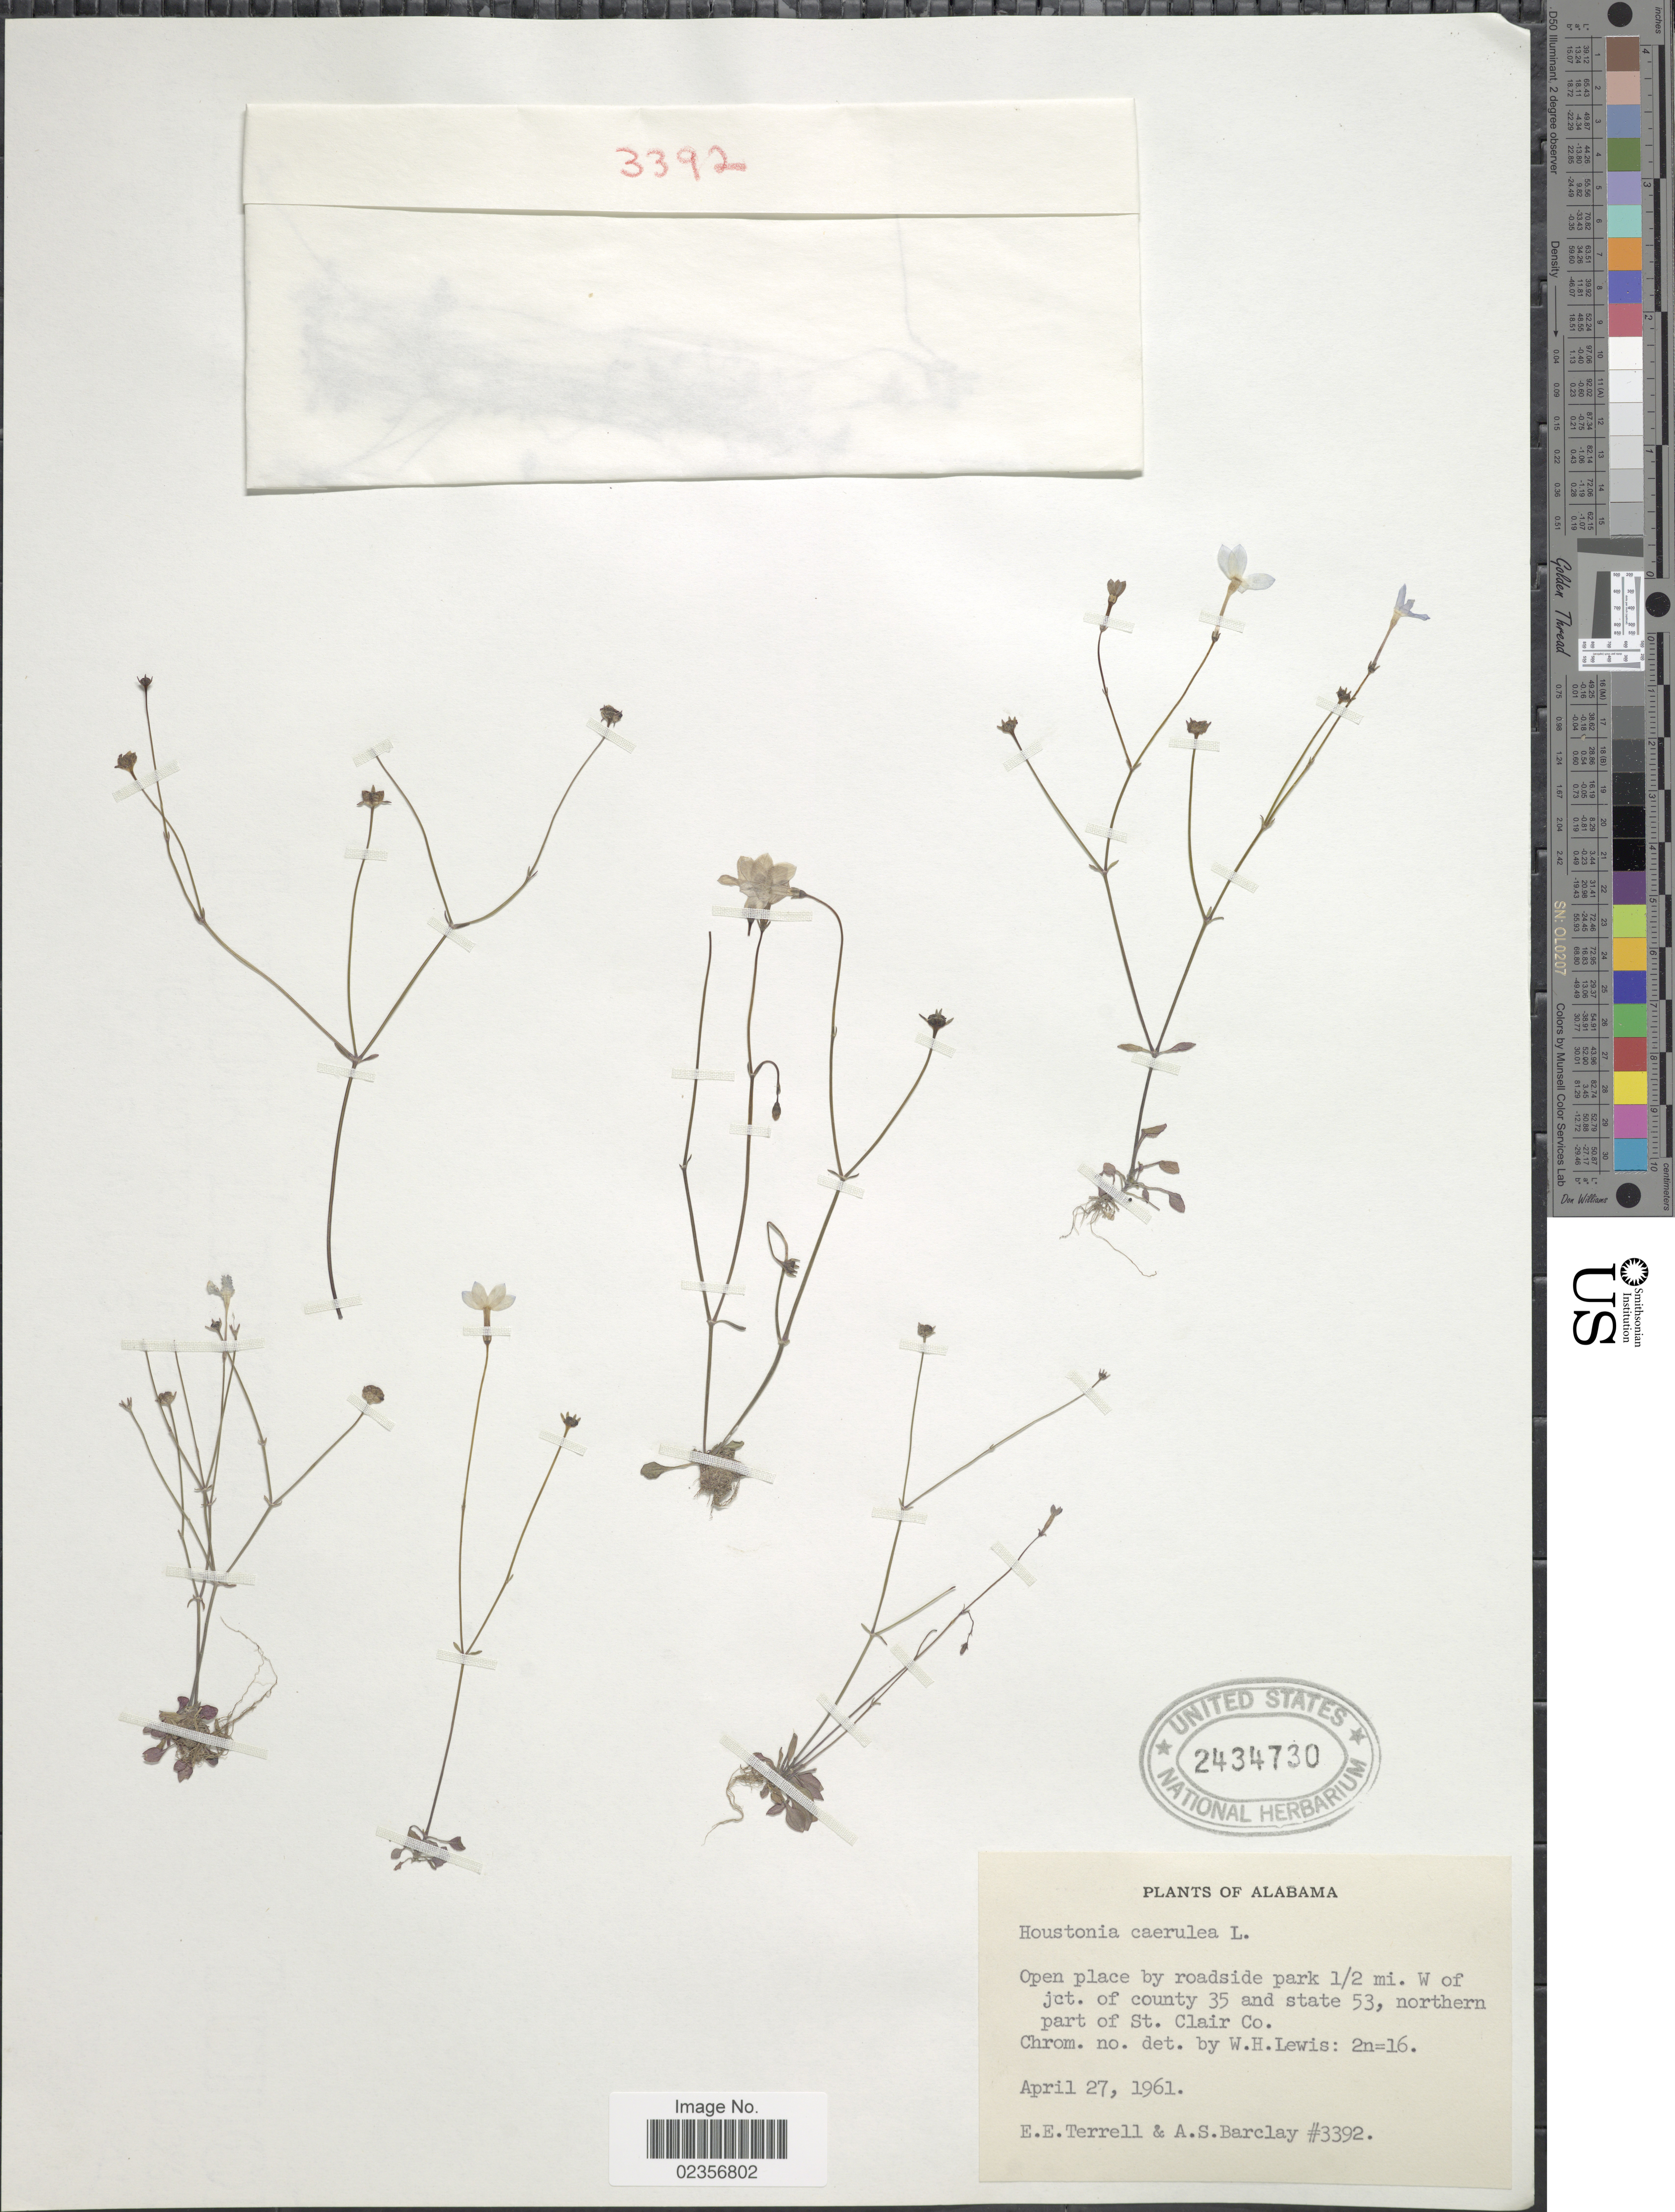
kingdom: Plantae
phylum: Tracheophyta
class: Magnoliopsida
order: Gentianales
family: Rubiaceae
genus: Houstonia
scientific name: Houstonia caerulea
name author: L.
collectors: E. E. Terrell & A. S. Barclay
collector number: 3392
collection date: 1961-04-27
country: United States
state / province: Alabama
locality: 1/2 mi. W of jct. of county 35 and state 53, northern part of St. Clair Co.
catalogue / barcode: US 2434730